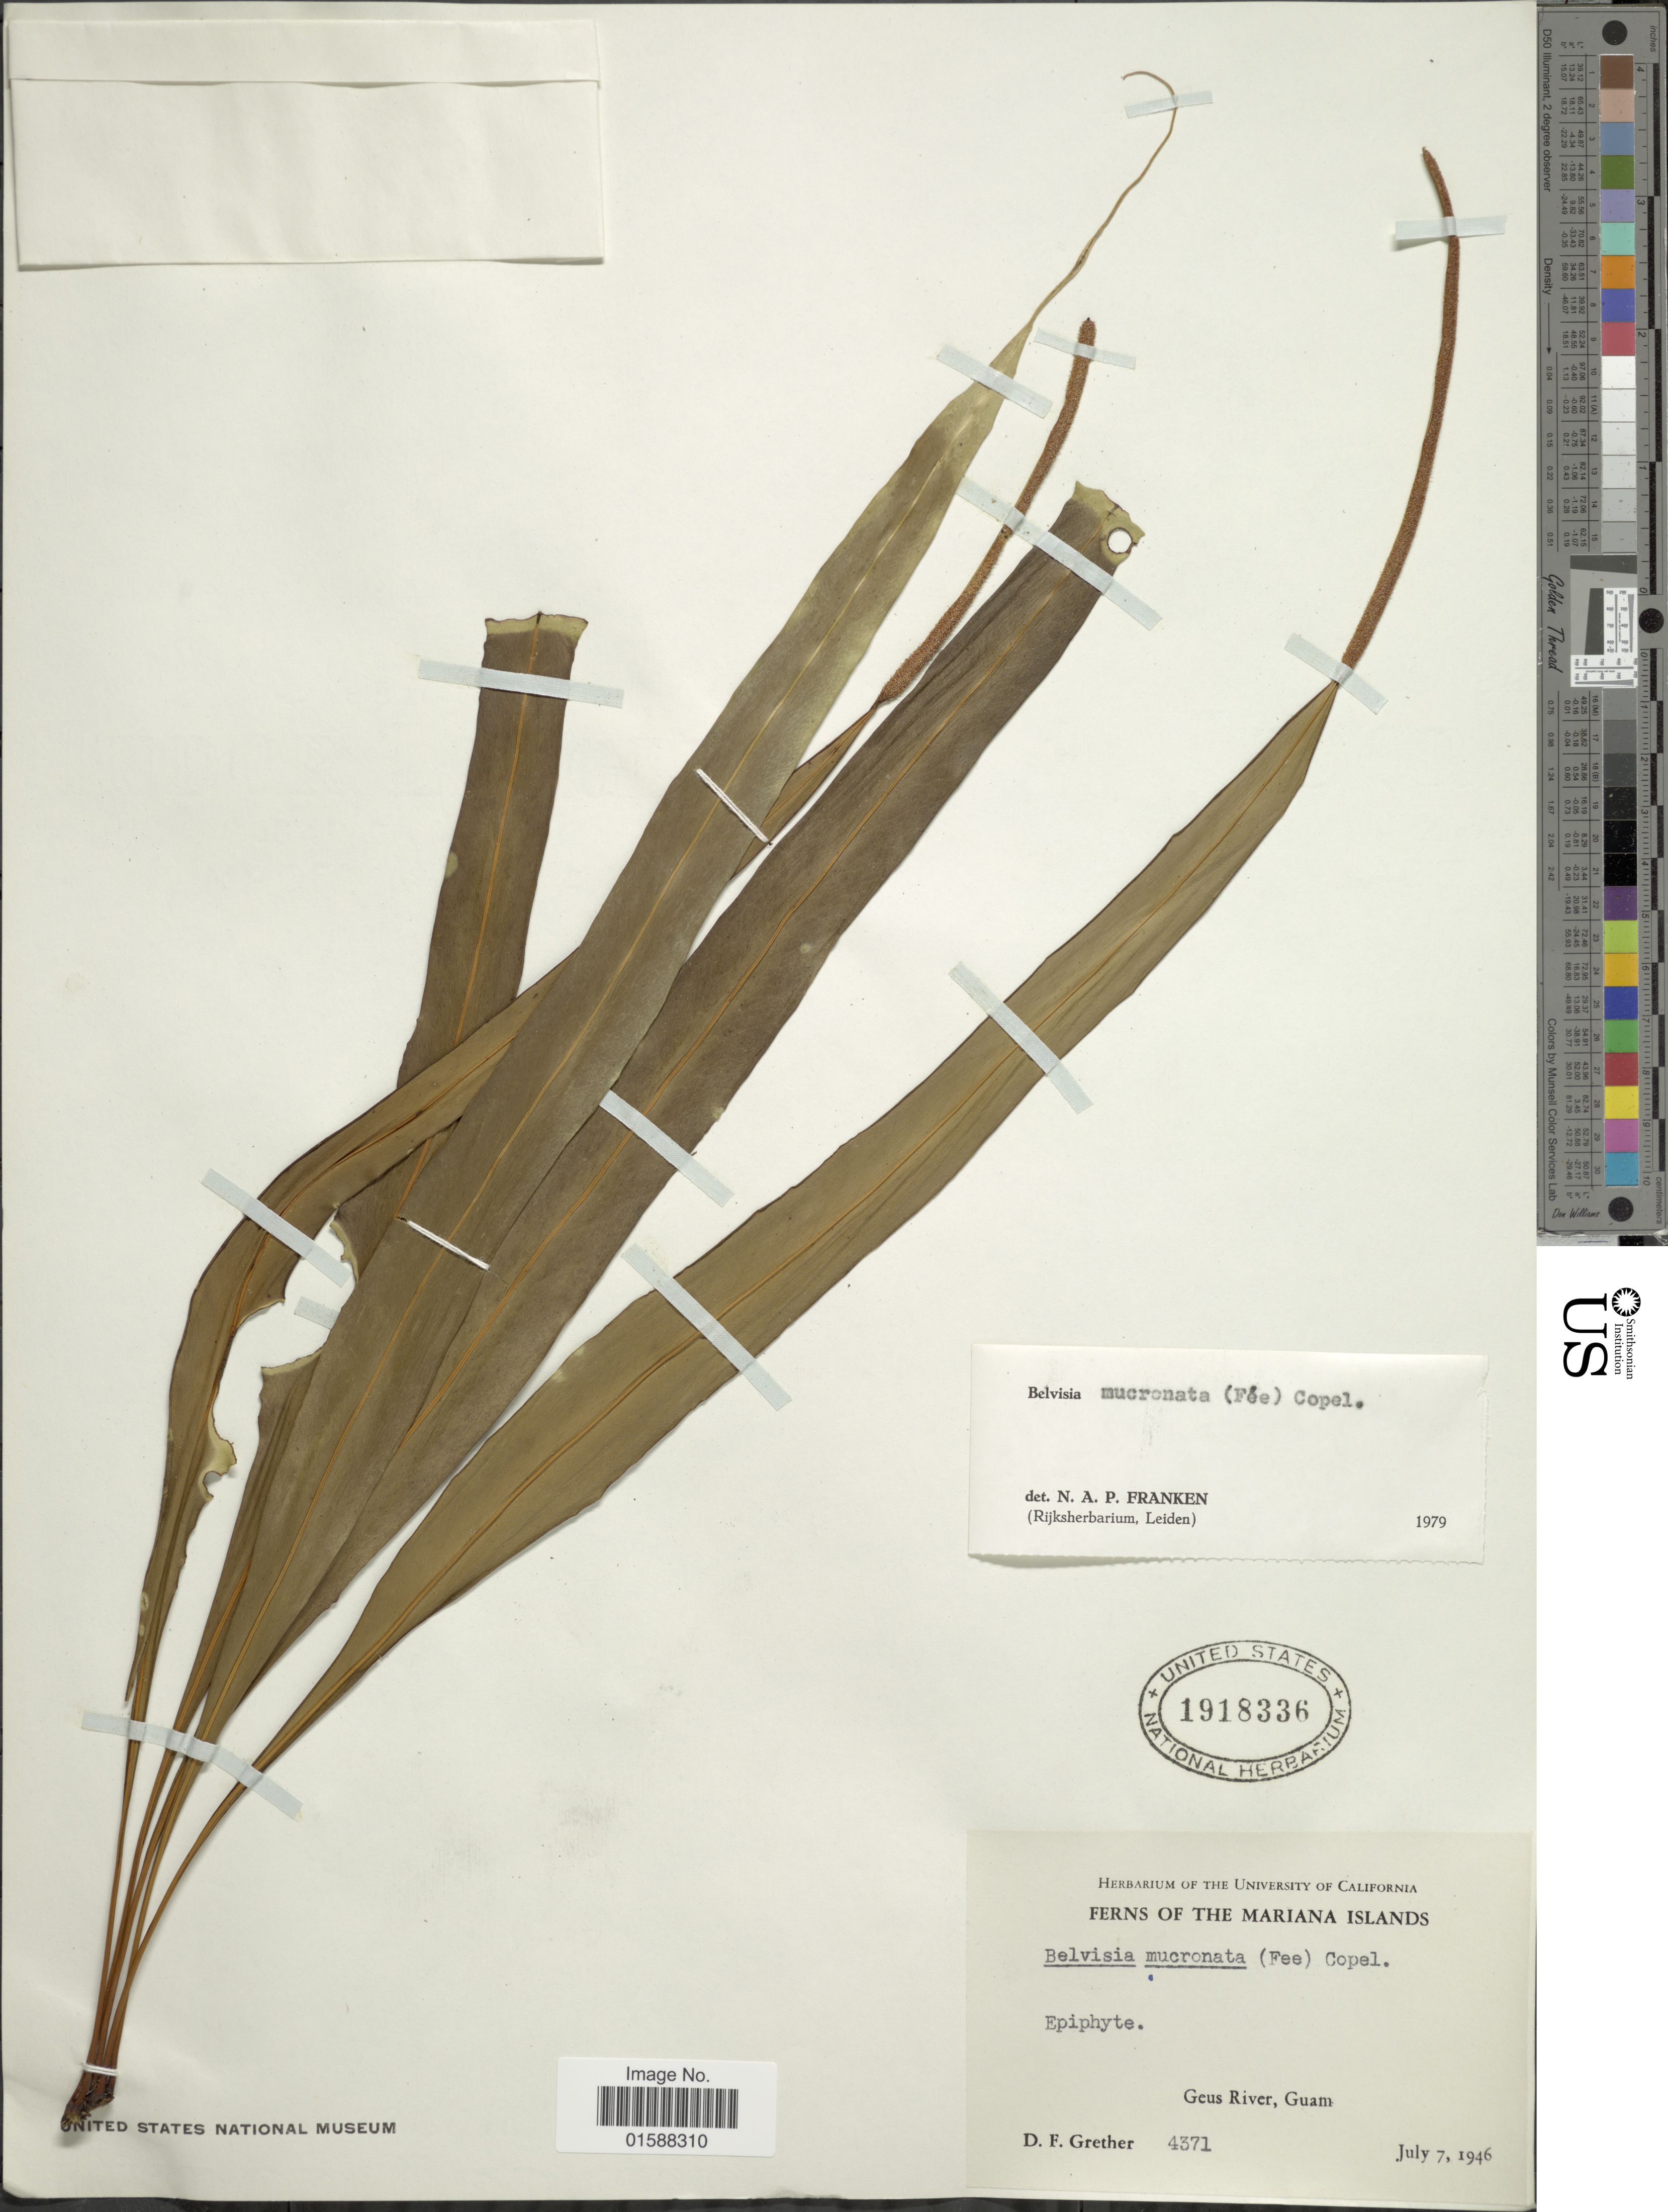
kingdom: Plantae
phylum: Tracheophyta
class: Polypodiopsida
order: Polypodiales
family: Polypodiaceae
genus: Lepisorus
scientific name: Lepisorus mucronatus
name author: (Fée) Li S. Wang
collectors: D. F. Grether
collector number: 4371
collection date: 1946-07-07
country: Guam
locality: Mariana Islands, Geus River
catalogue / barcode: US 1918336